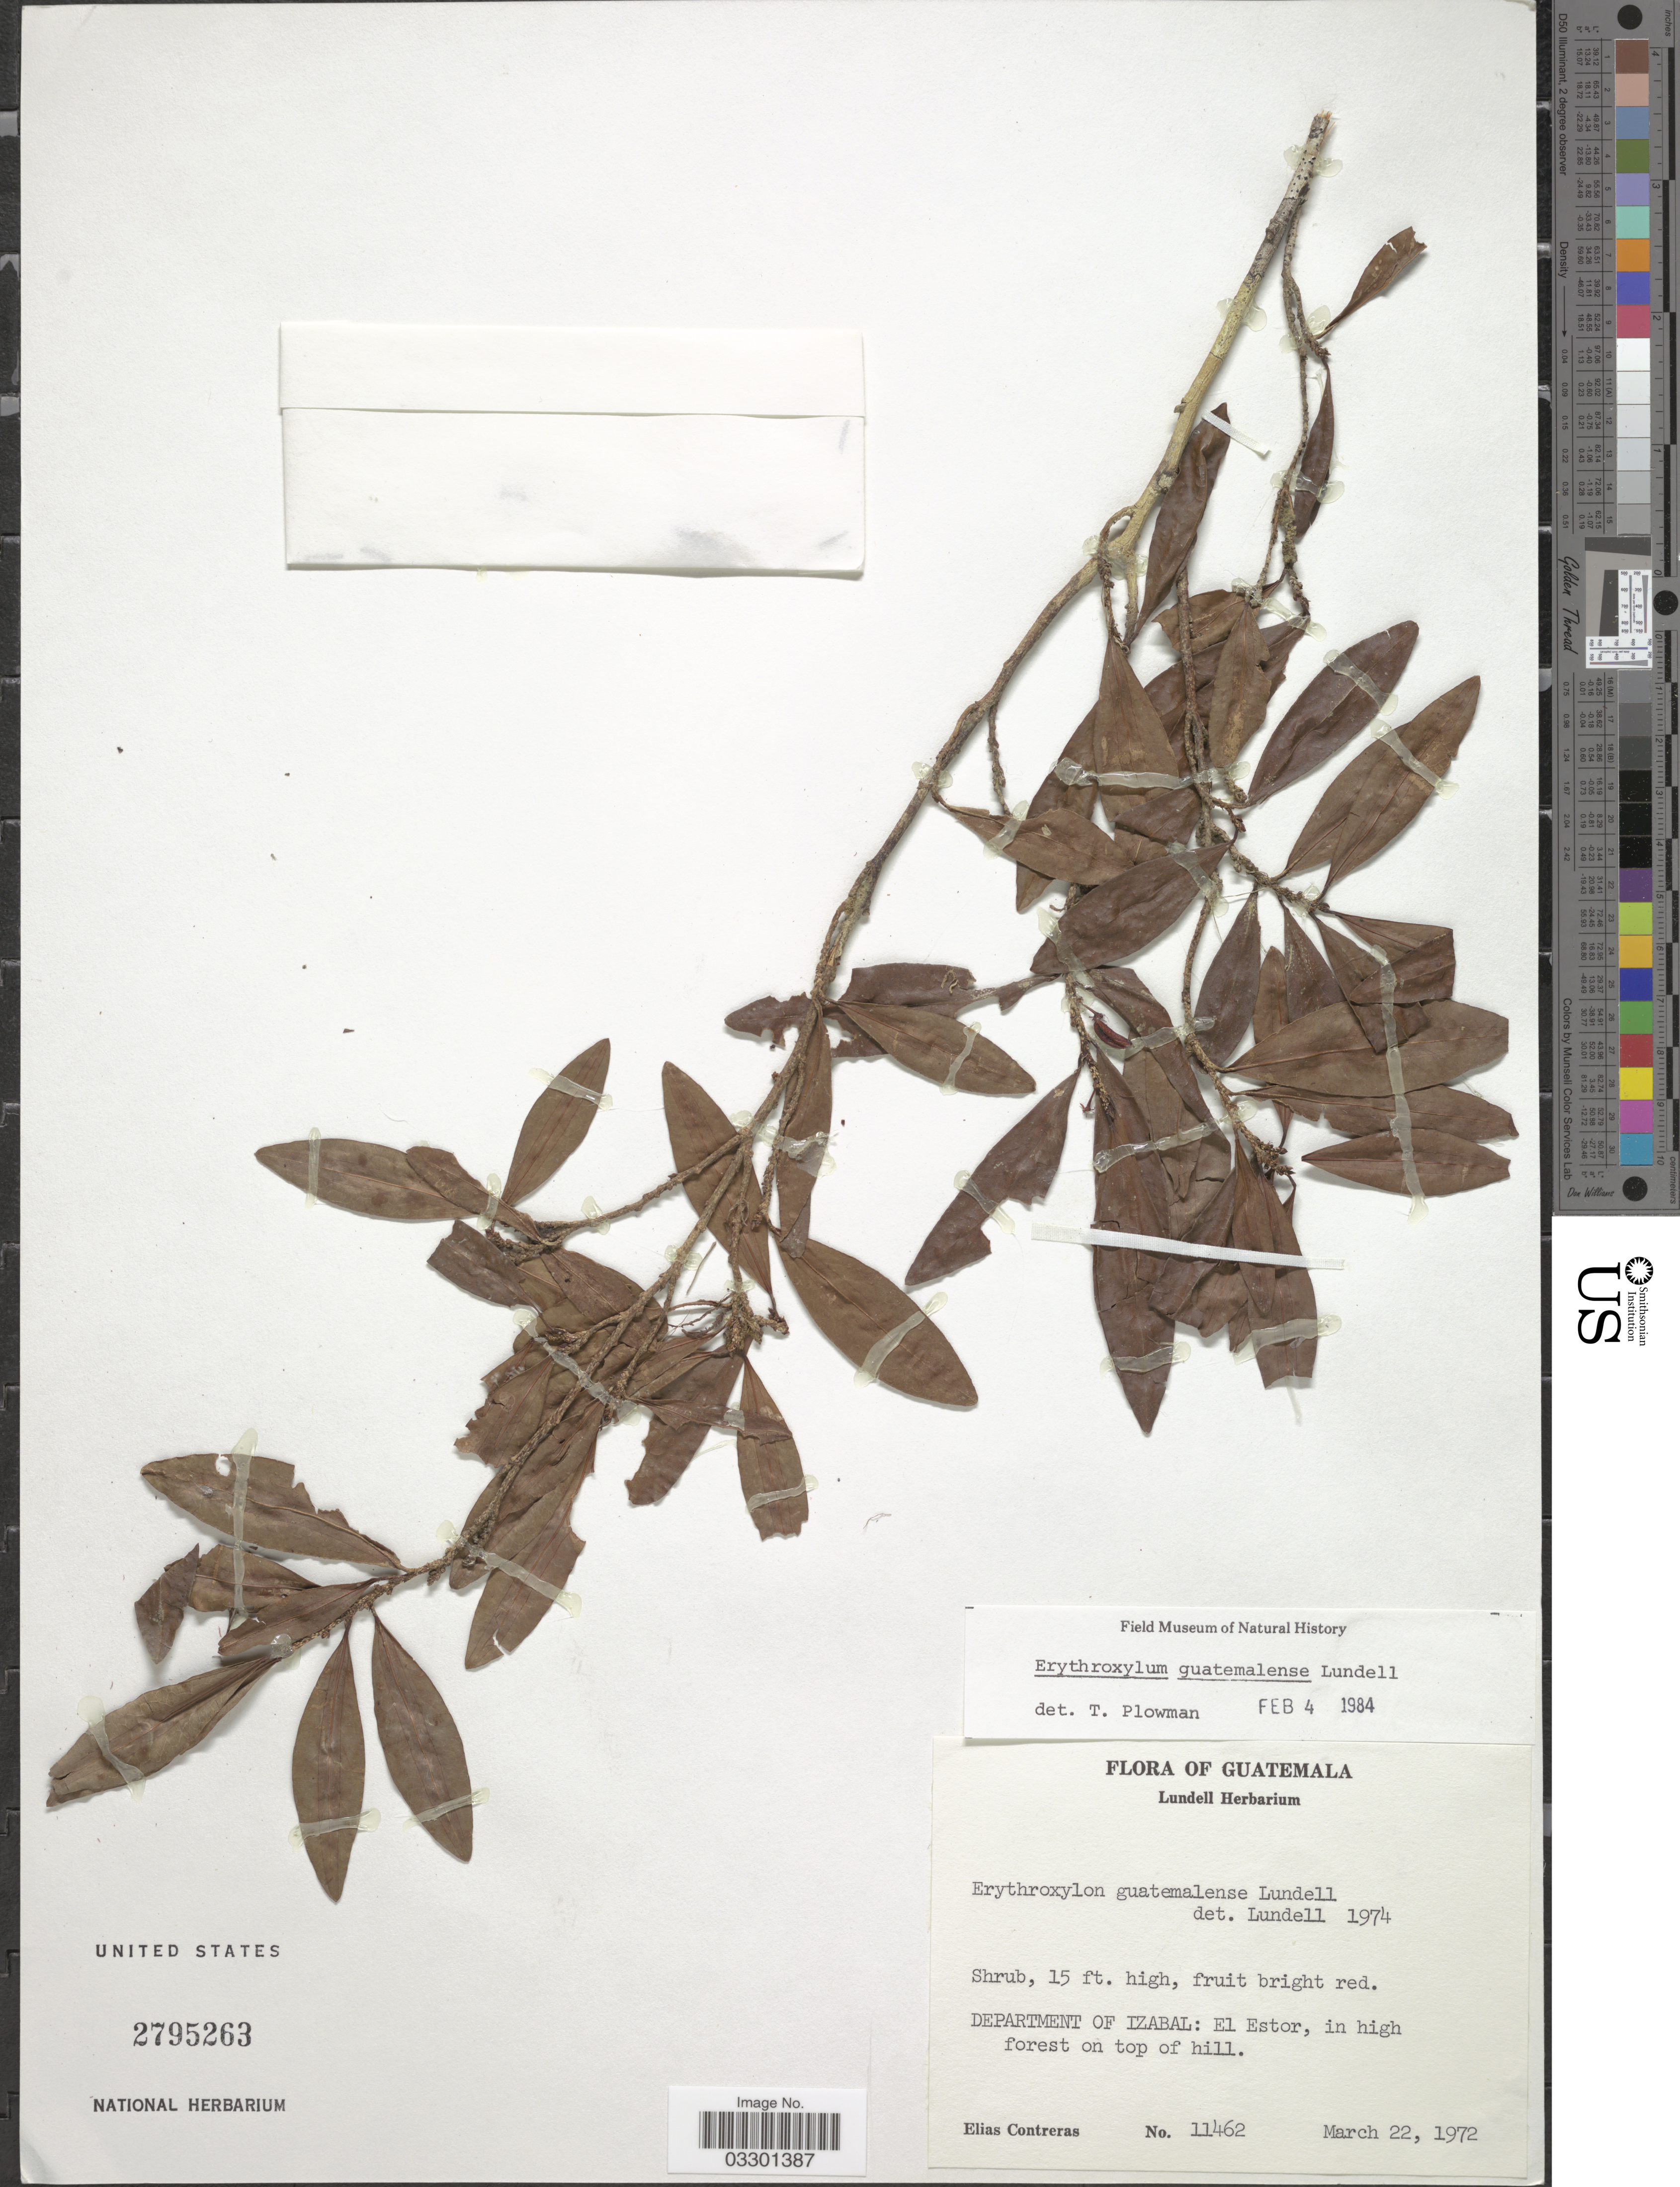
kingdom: Plantae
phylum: Tracheophyta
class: Magnoliopsida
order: Malpighiales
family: Erythroxylaceae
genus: Erythroxylum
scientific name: Erythroxylum guatemalense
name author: Lundell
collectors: E. Contreras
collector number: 11462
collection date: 1972-03-22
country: Guatemala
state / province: Izabal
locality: Department of Izabal: El Estor, in high forest on top of hill.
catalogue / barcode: US 2795263